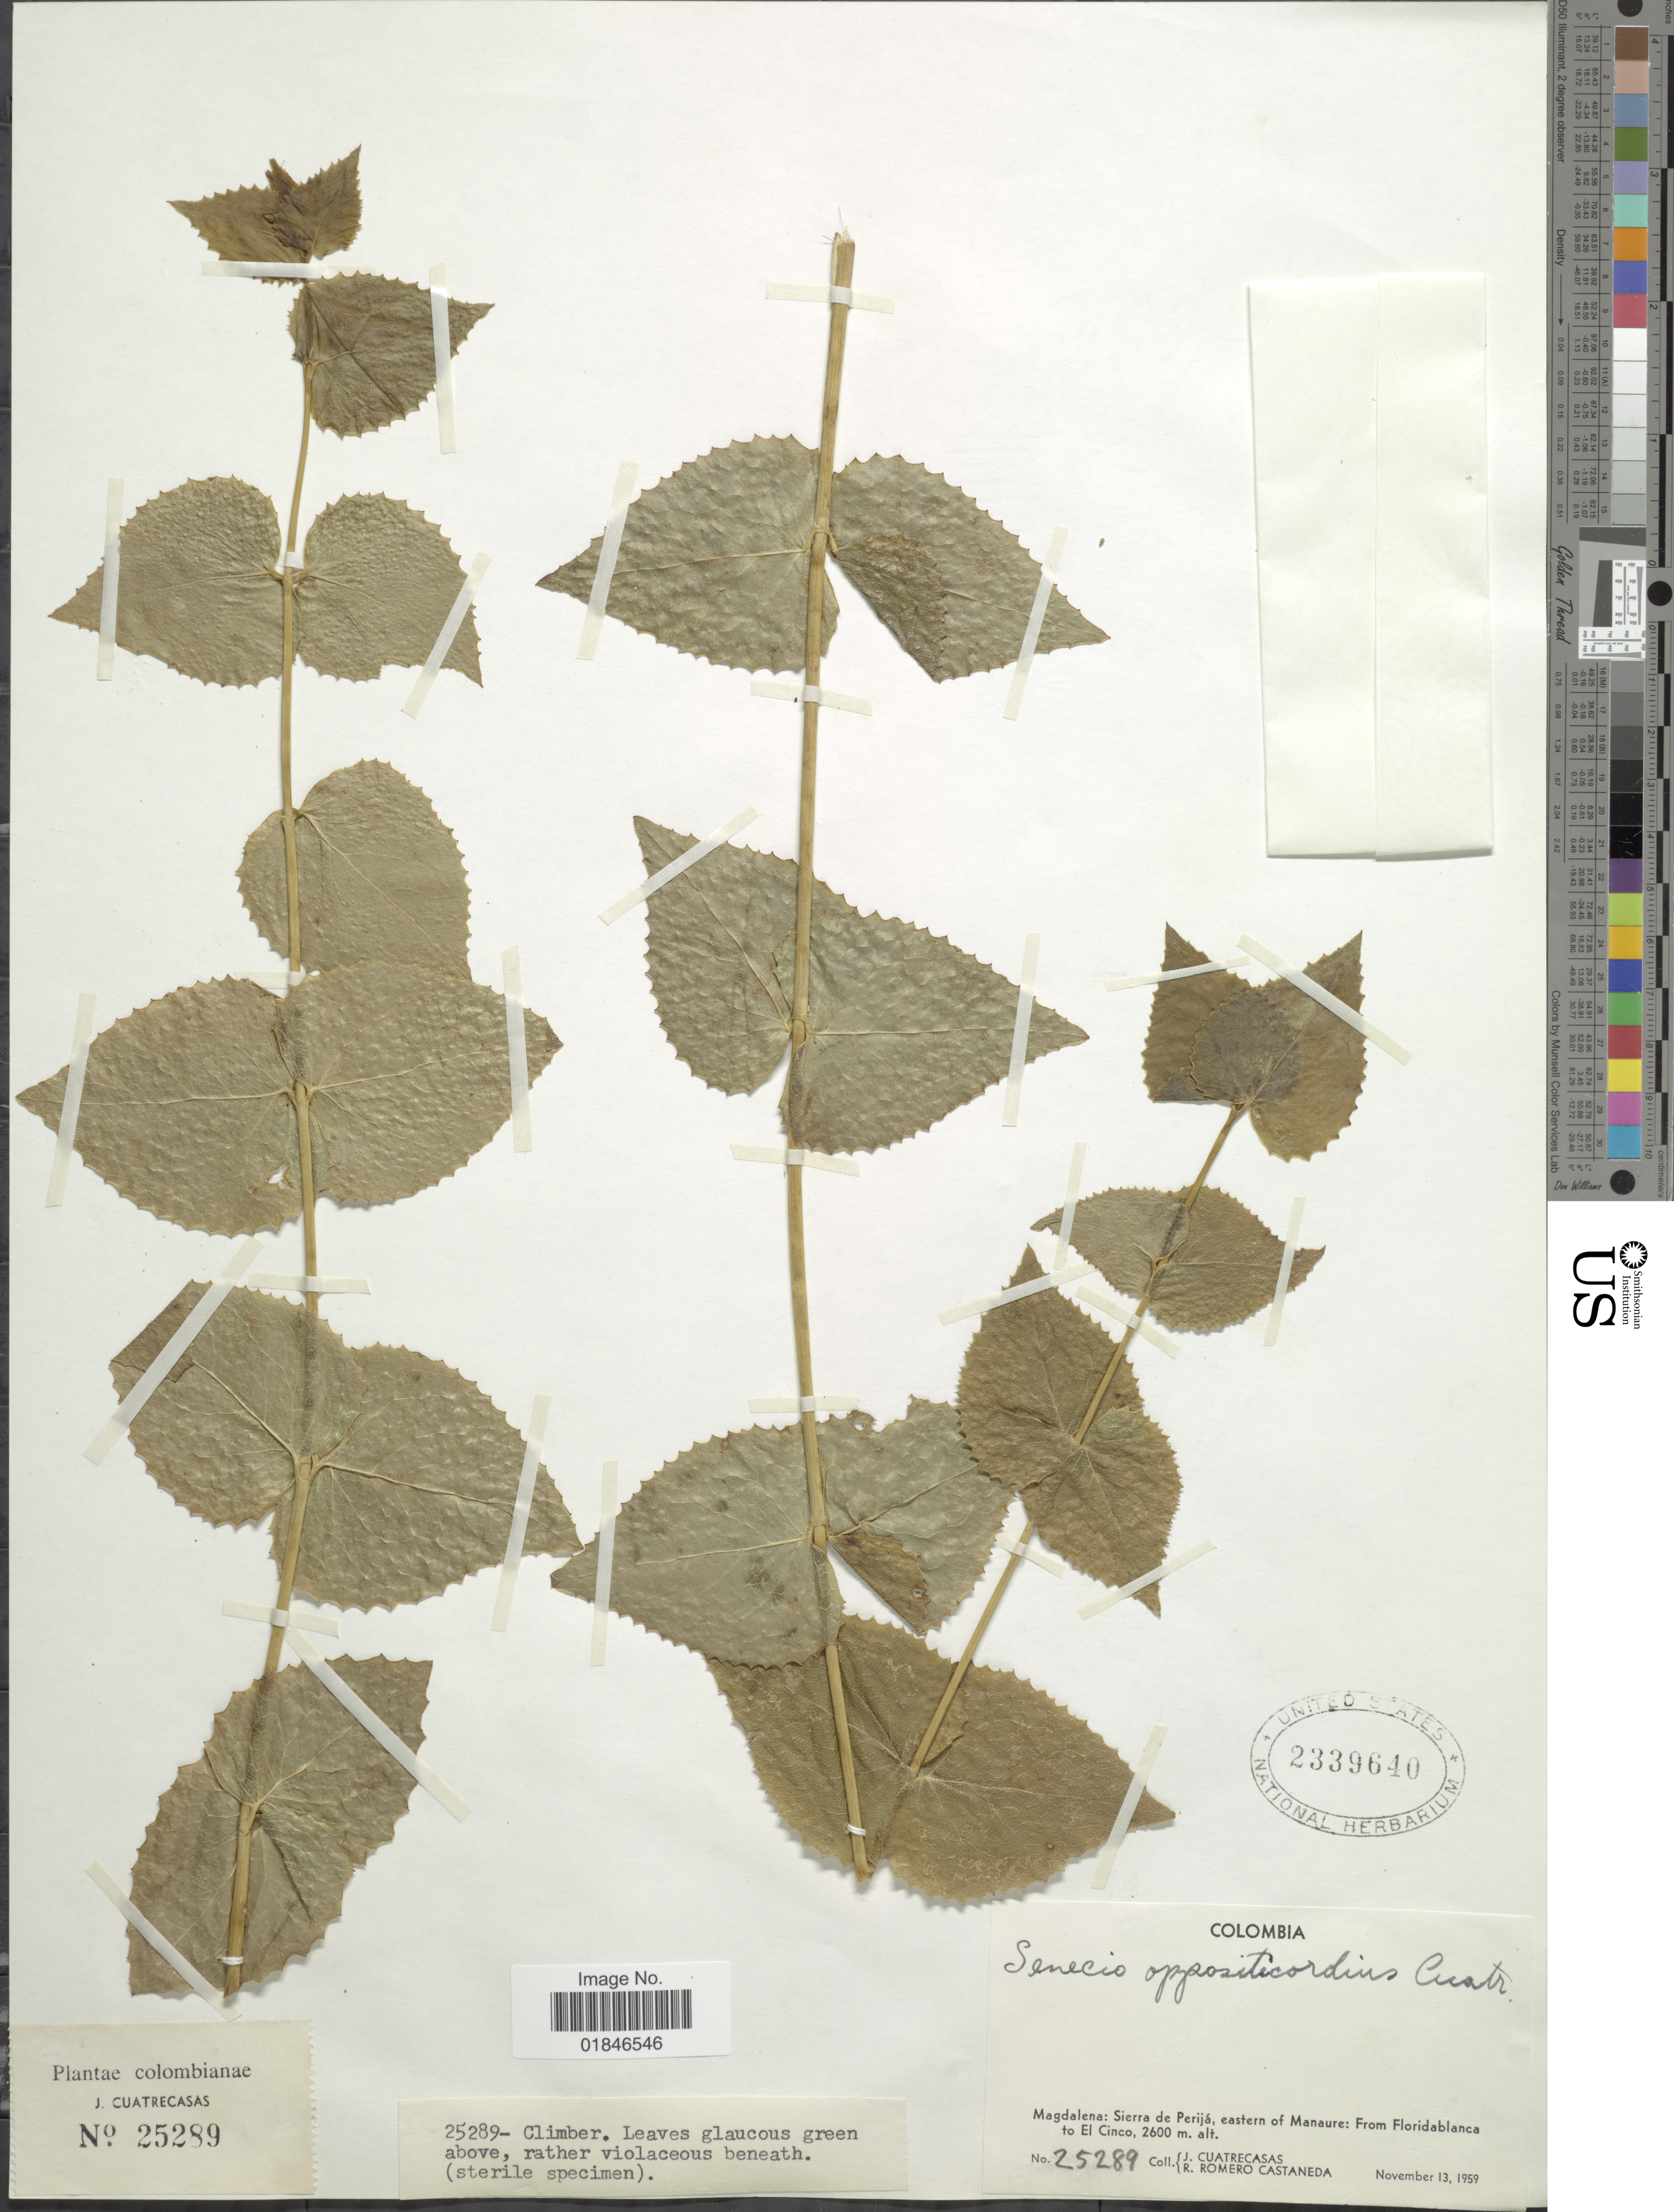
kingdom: Plantae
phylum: Tracheophyta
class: Magnoliopsida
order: Asterales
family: Asteraceae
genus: Cabreriella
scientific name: Cabreriella oppositicordia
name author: (Cuatrec.) Cuatrec.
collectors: J. Cuatrecasas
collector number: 25289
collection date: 1959-11-13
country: Colombia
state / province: Magdalena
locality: Magdalena: Sierra de Perija, eastern of Manaure: From Floridablanca to El Cinco.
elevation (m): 2600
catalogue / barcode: US 2339640